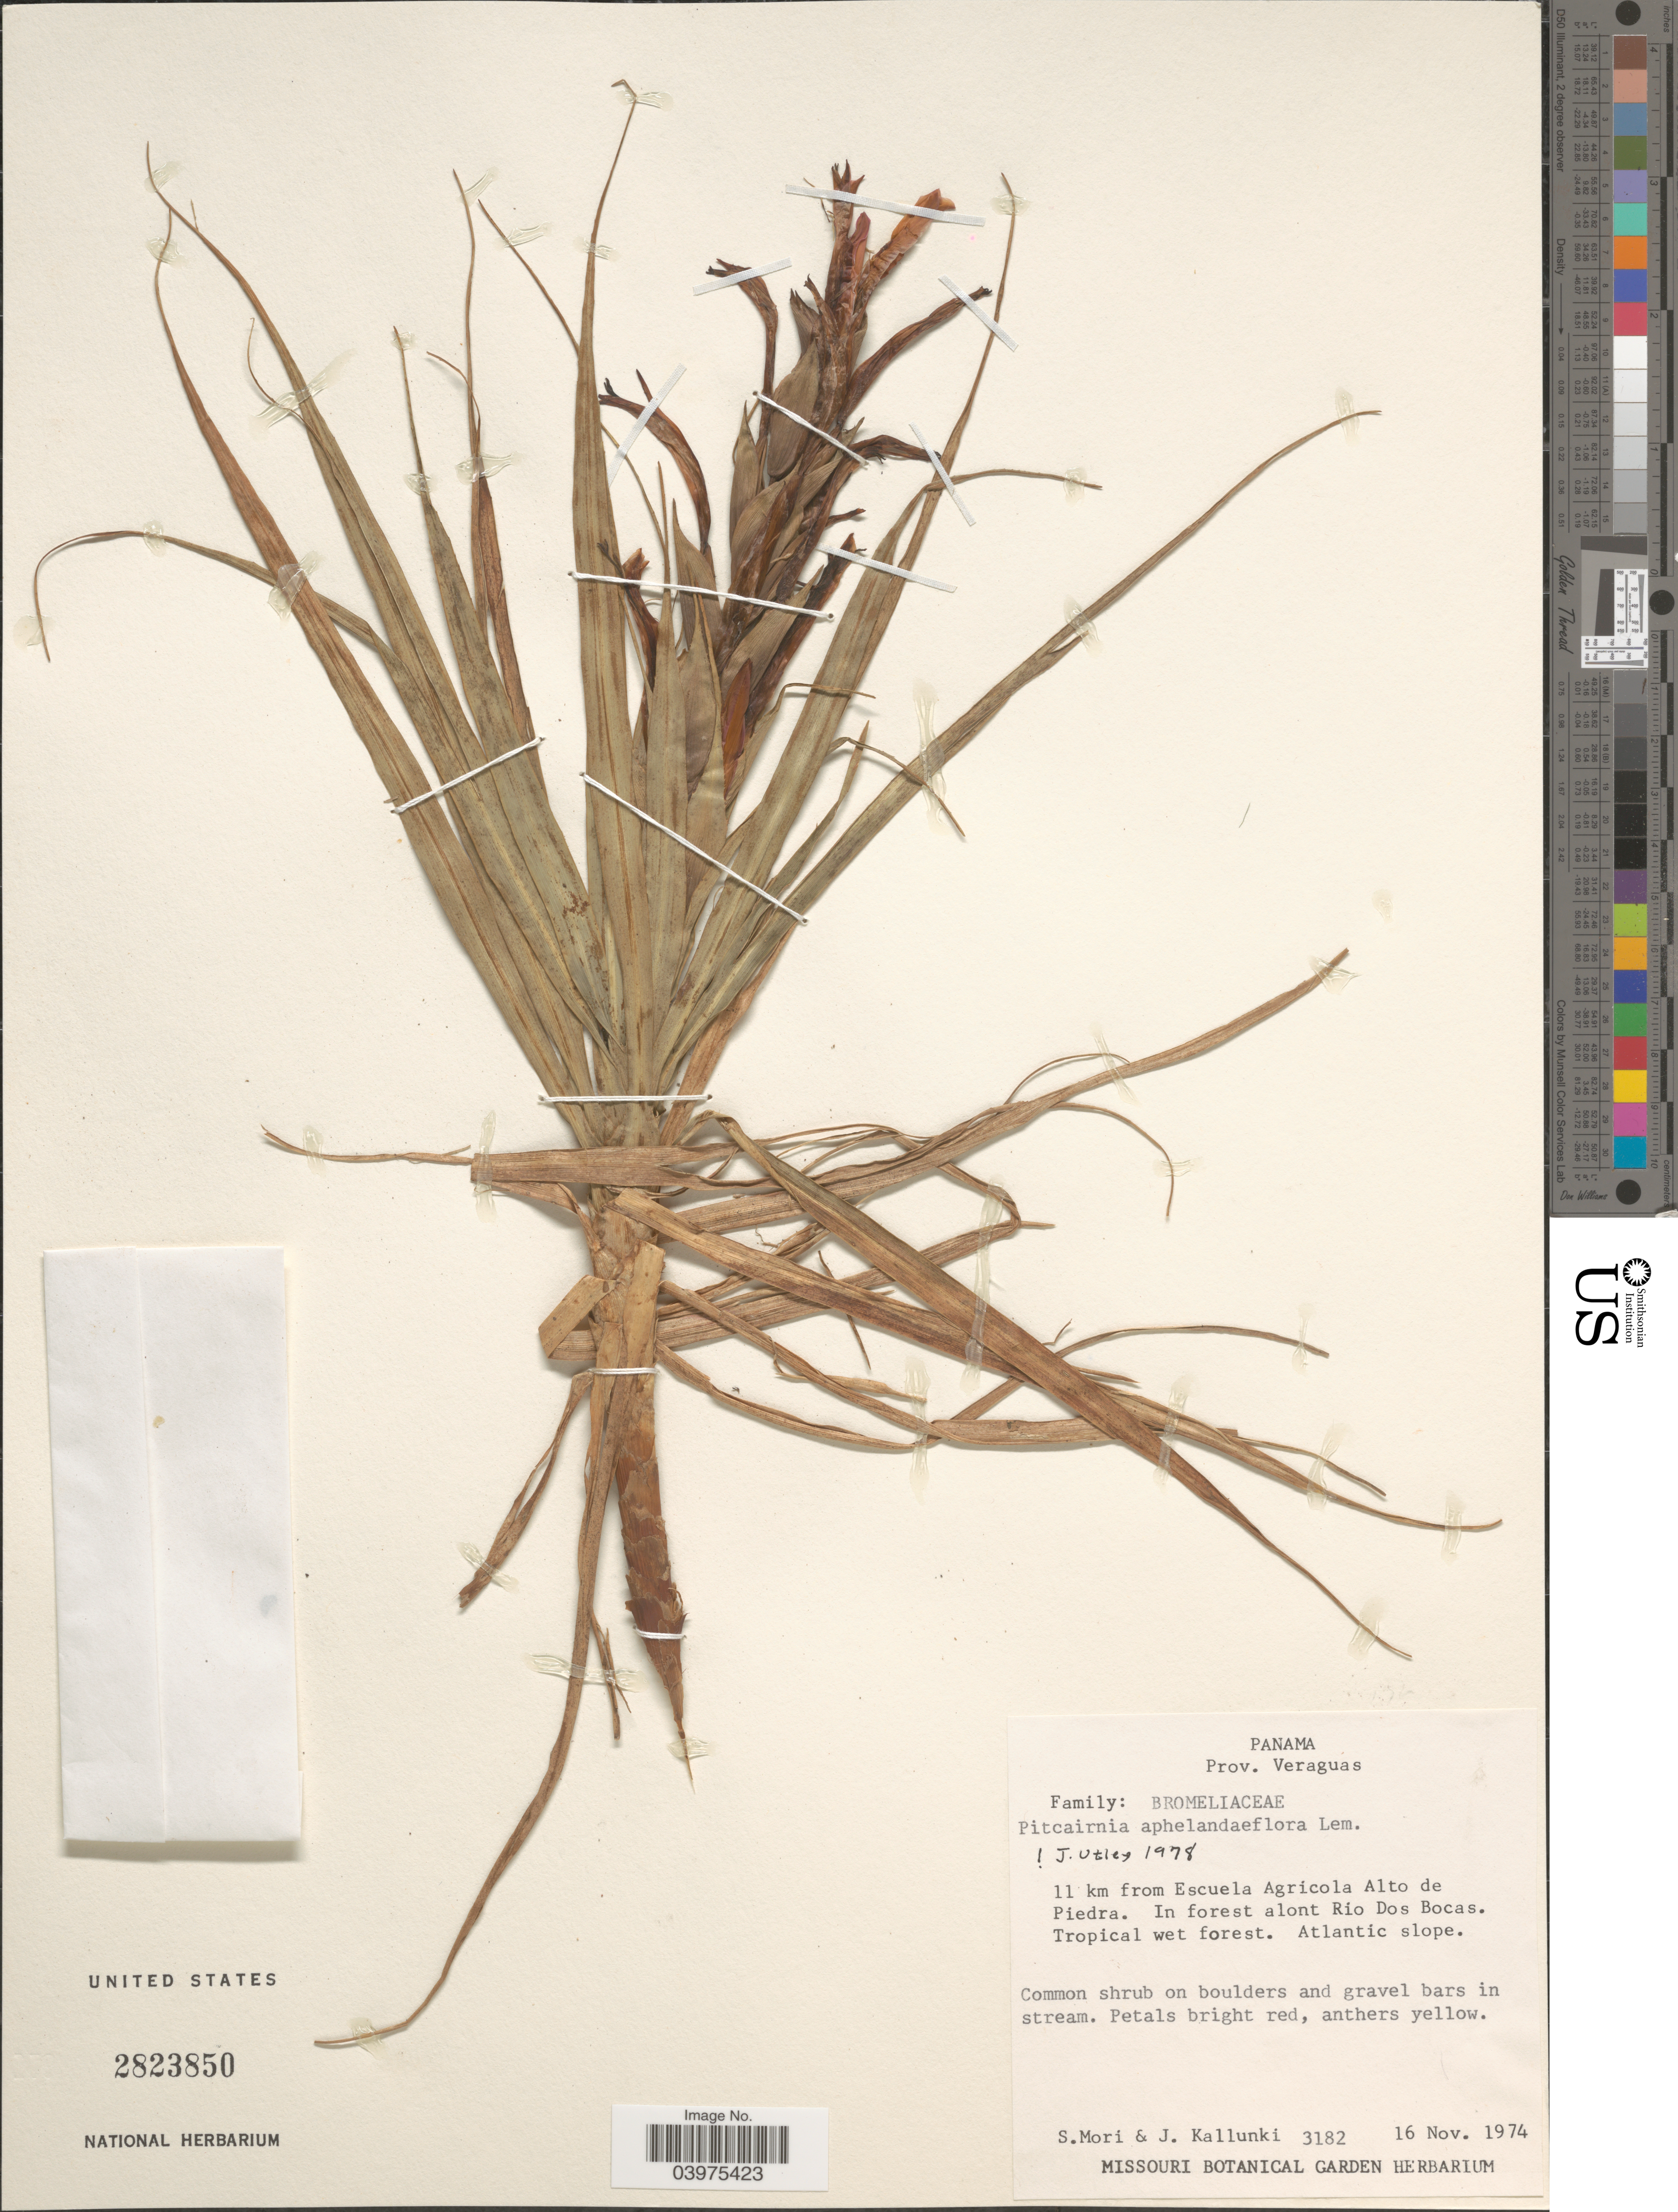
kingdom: Plantae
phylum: Tracheophyta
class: Liliopsida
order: Poales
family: Bromeliaceae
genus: Pitcairnia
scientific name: Pitcairnia aphelandriflora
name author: Lem.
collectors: S. Mori & J. Kallunki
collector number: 3182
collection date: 1974-11-16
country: Panama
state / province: Veraguas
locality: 11 km from Escuela Agricola Alto de Piedra. In forest alont Rio Dos Bocas.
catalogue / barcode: US 2823850